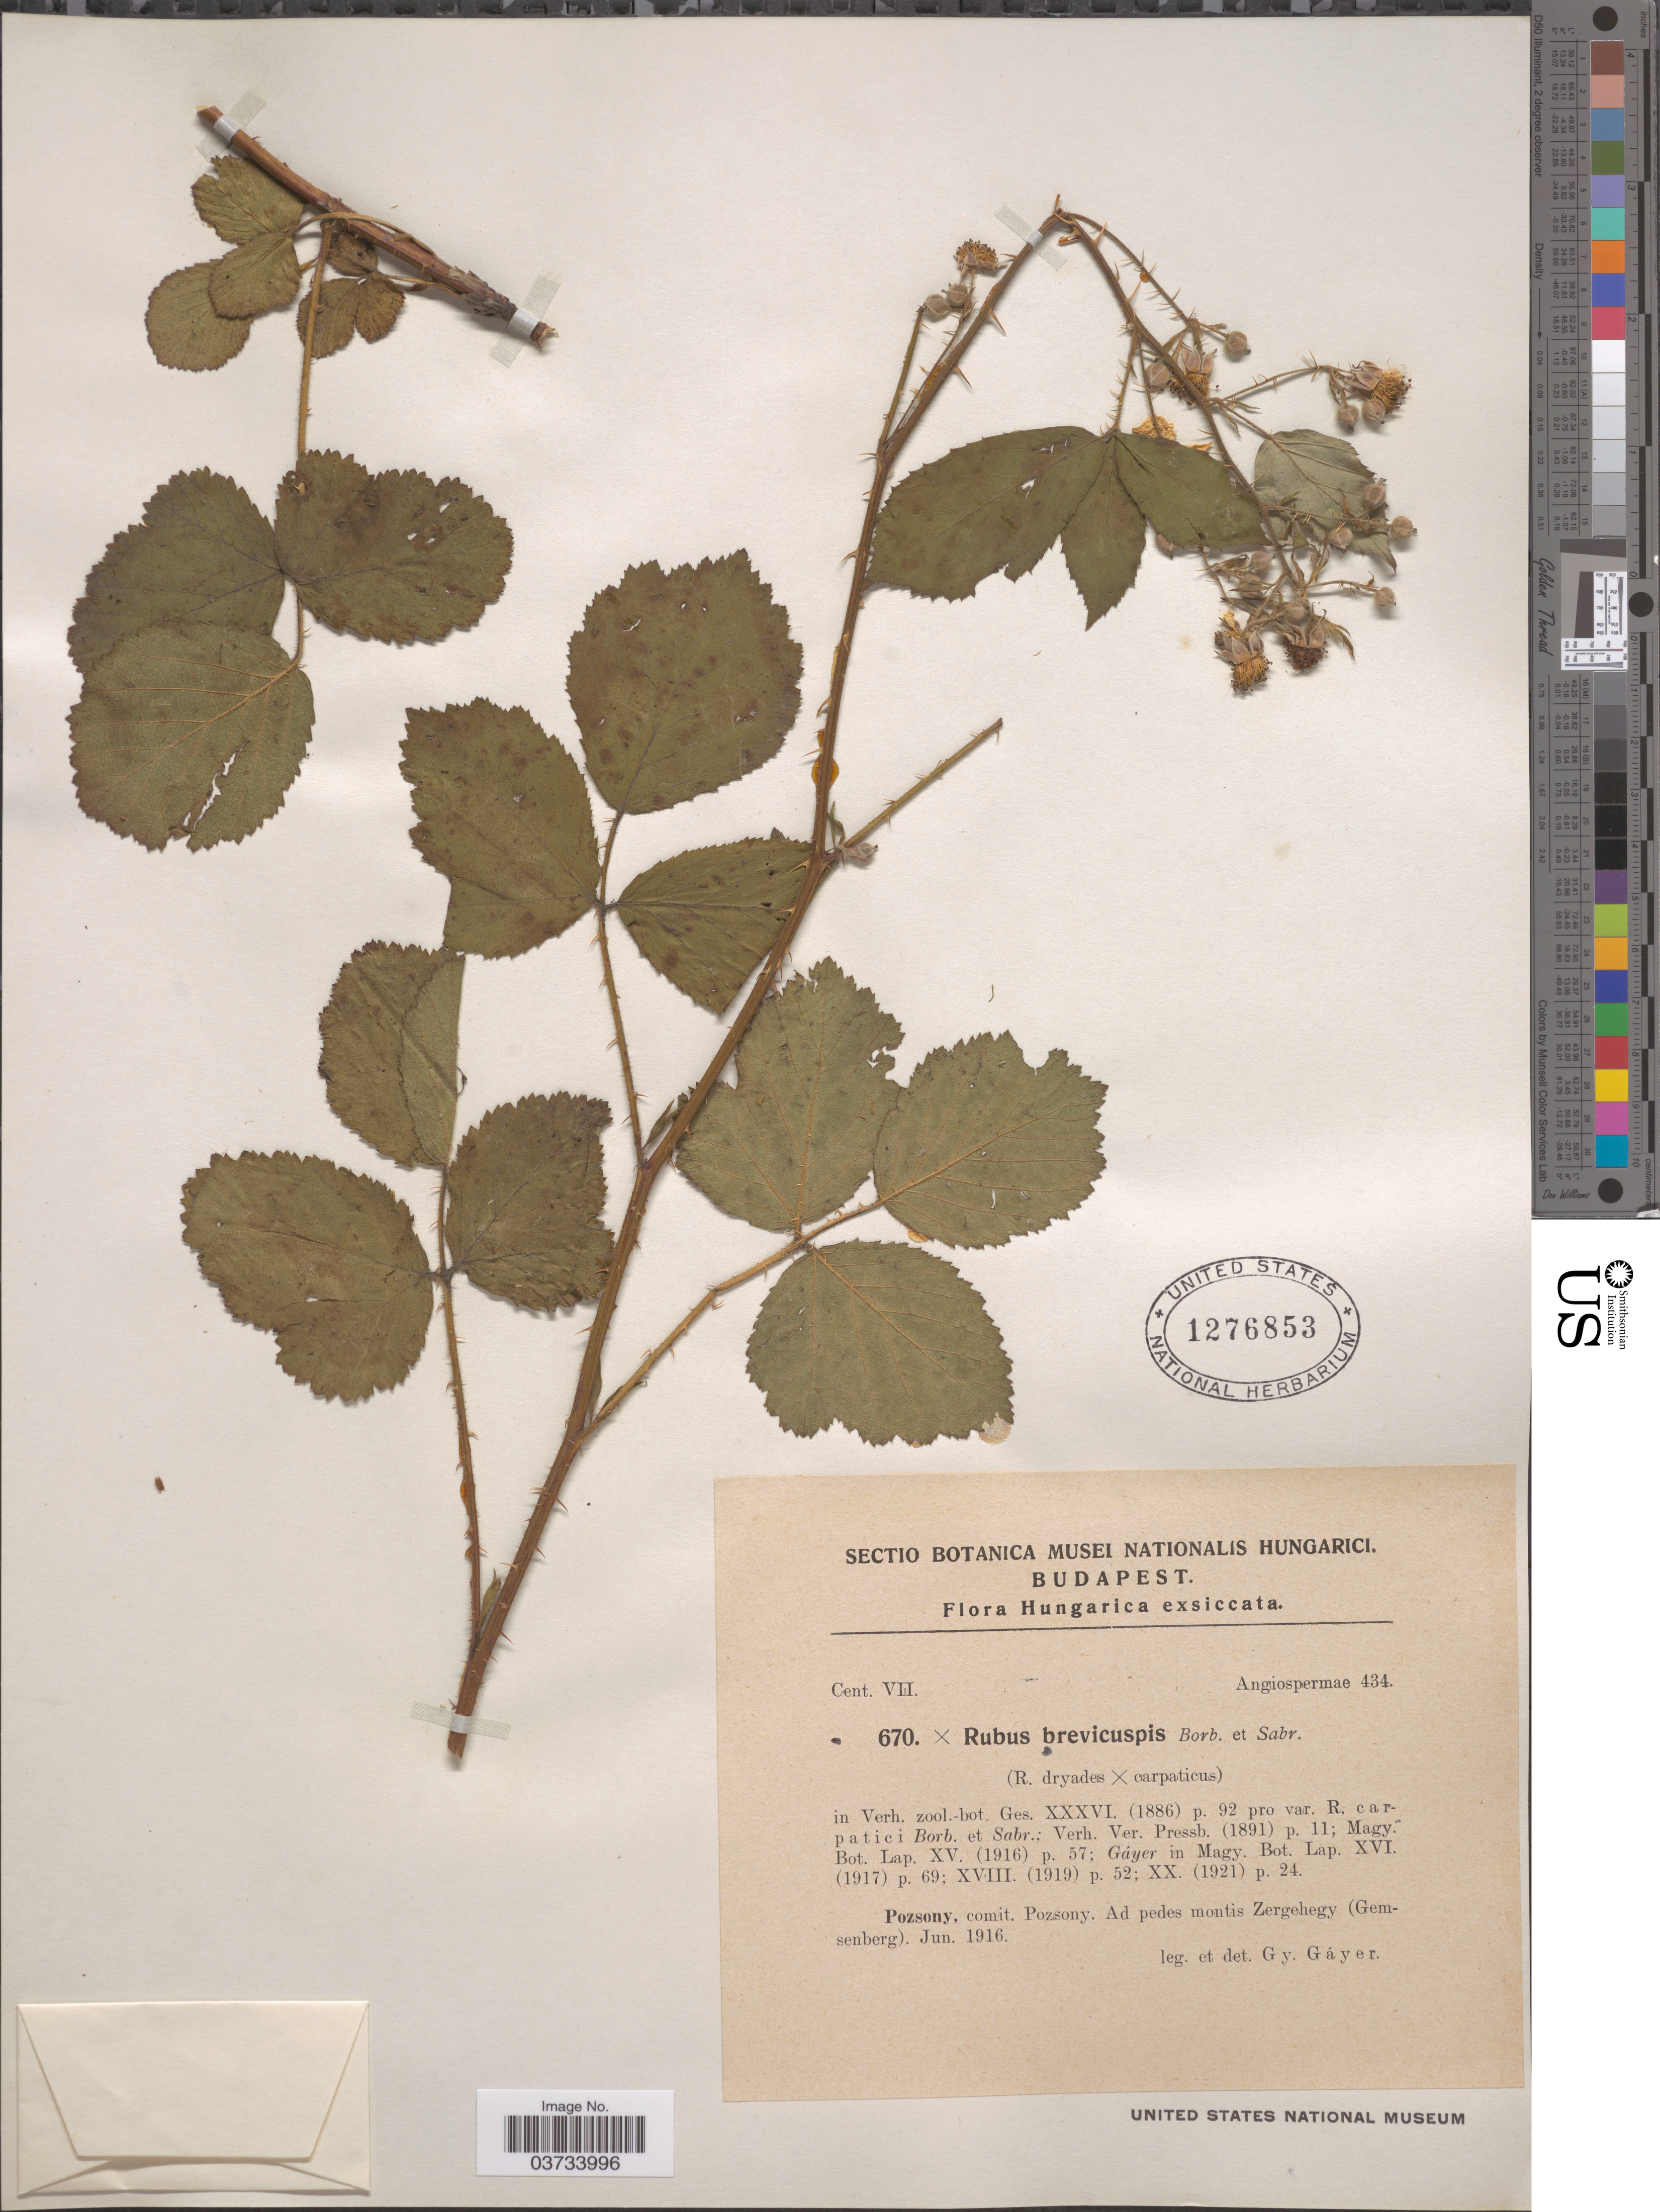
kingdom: Plantae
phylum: Tracheophyta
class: Magnoliopsida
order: Rosales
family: Rosaceae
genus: Rubus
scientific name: Rubus dryades x R. carpaticus Borbás & Sabr.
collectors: G. Gáyer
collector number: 670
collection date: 1916-06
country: Hungary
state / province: Budapest, Capital District of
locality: Pozsony, comit. Pozsony. Ad pedes montis Zergehegy (Gemsenberg).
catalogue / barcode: US 1276853